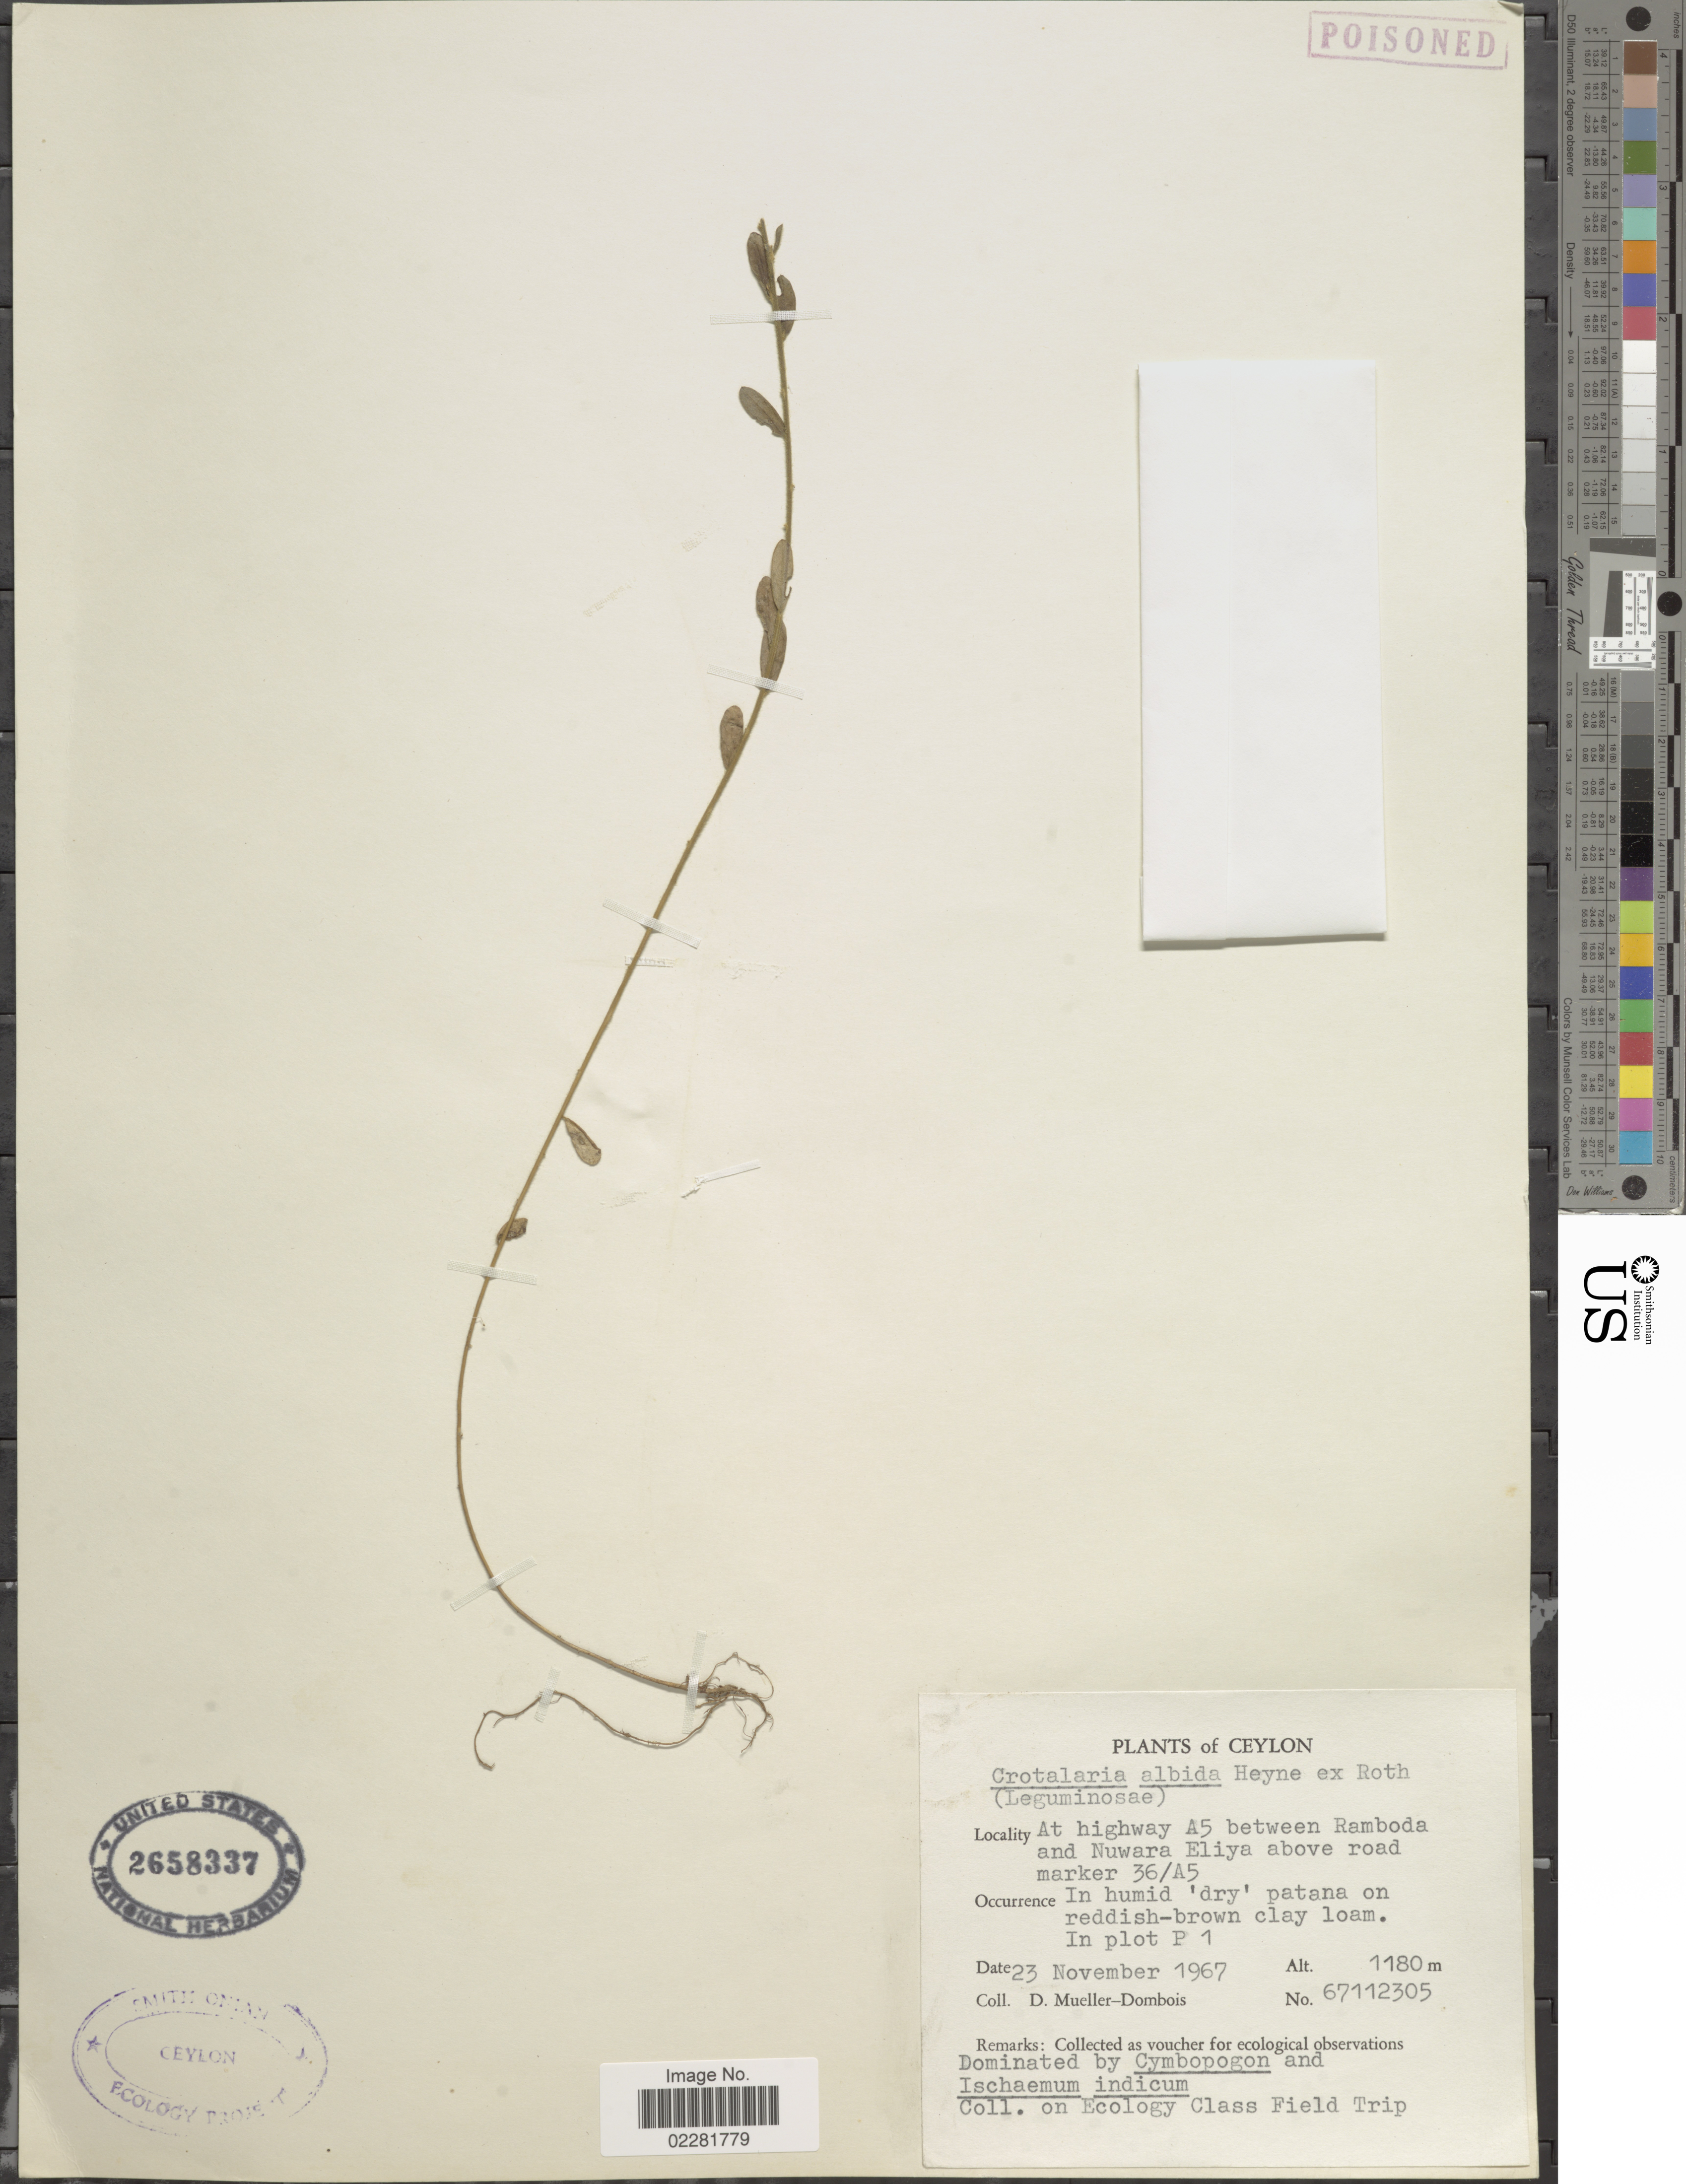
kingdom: Plantae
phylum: Tracheophyta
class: Magnoliopsida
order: Fabales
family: Fabaceae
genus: Crotalaria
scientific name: Crotalaria albida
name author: B. Heyne ex Roth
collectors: D. Mueller-Dombois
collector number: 67112305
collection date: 1967-11-23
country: Sri Lanka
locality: Ceylon, at highway A5 between Ramboda and Nuwara Eliya above road marker 36/A5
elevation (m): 1180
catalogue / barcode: US 2658337